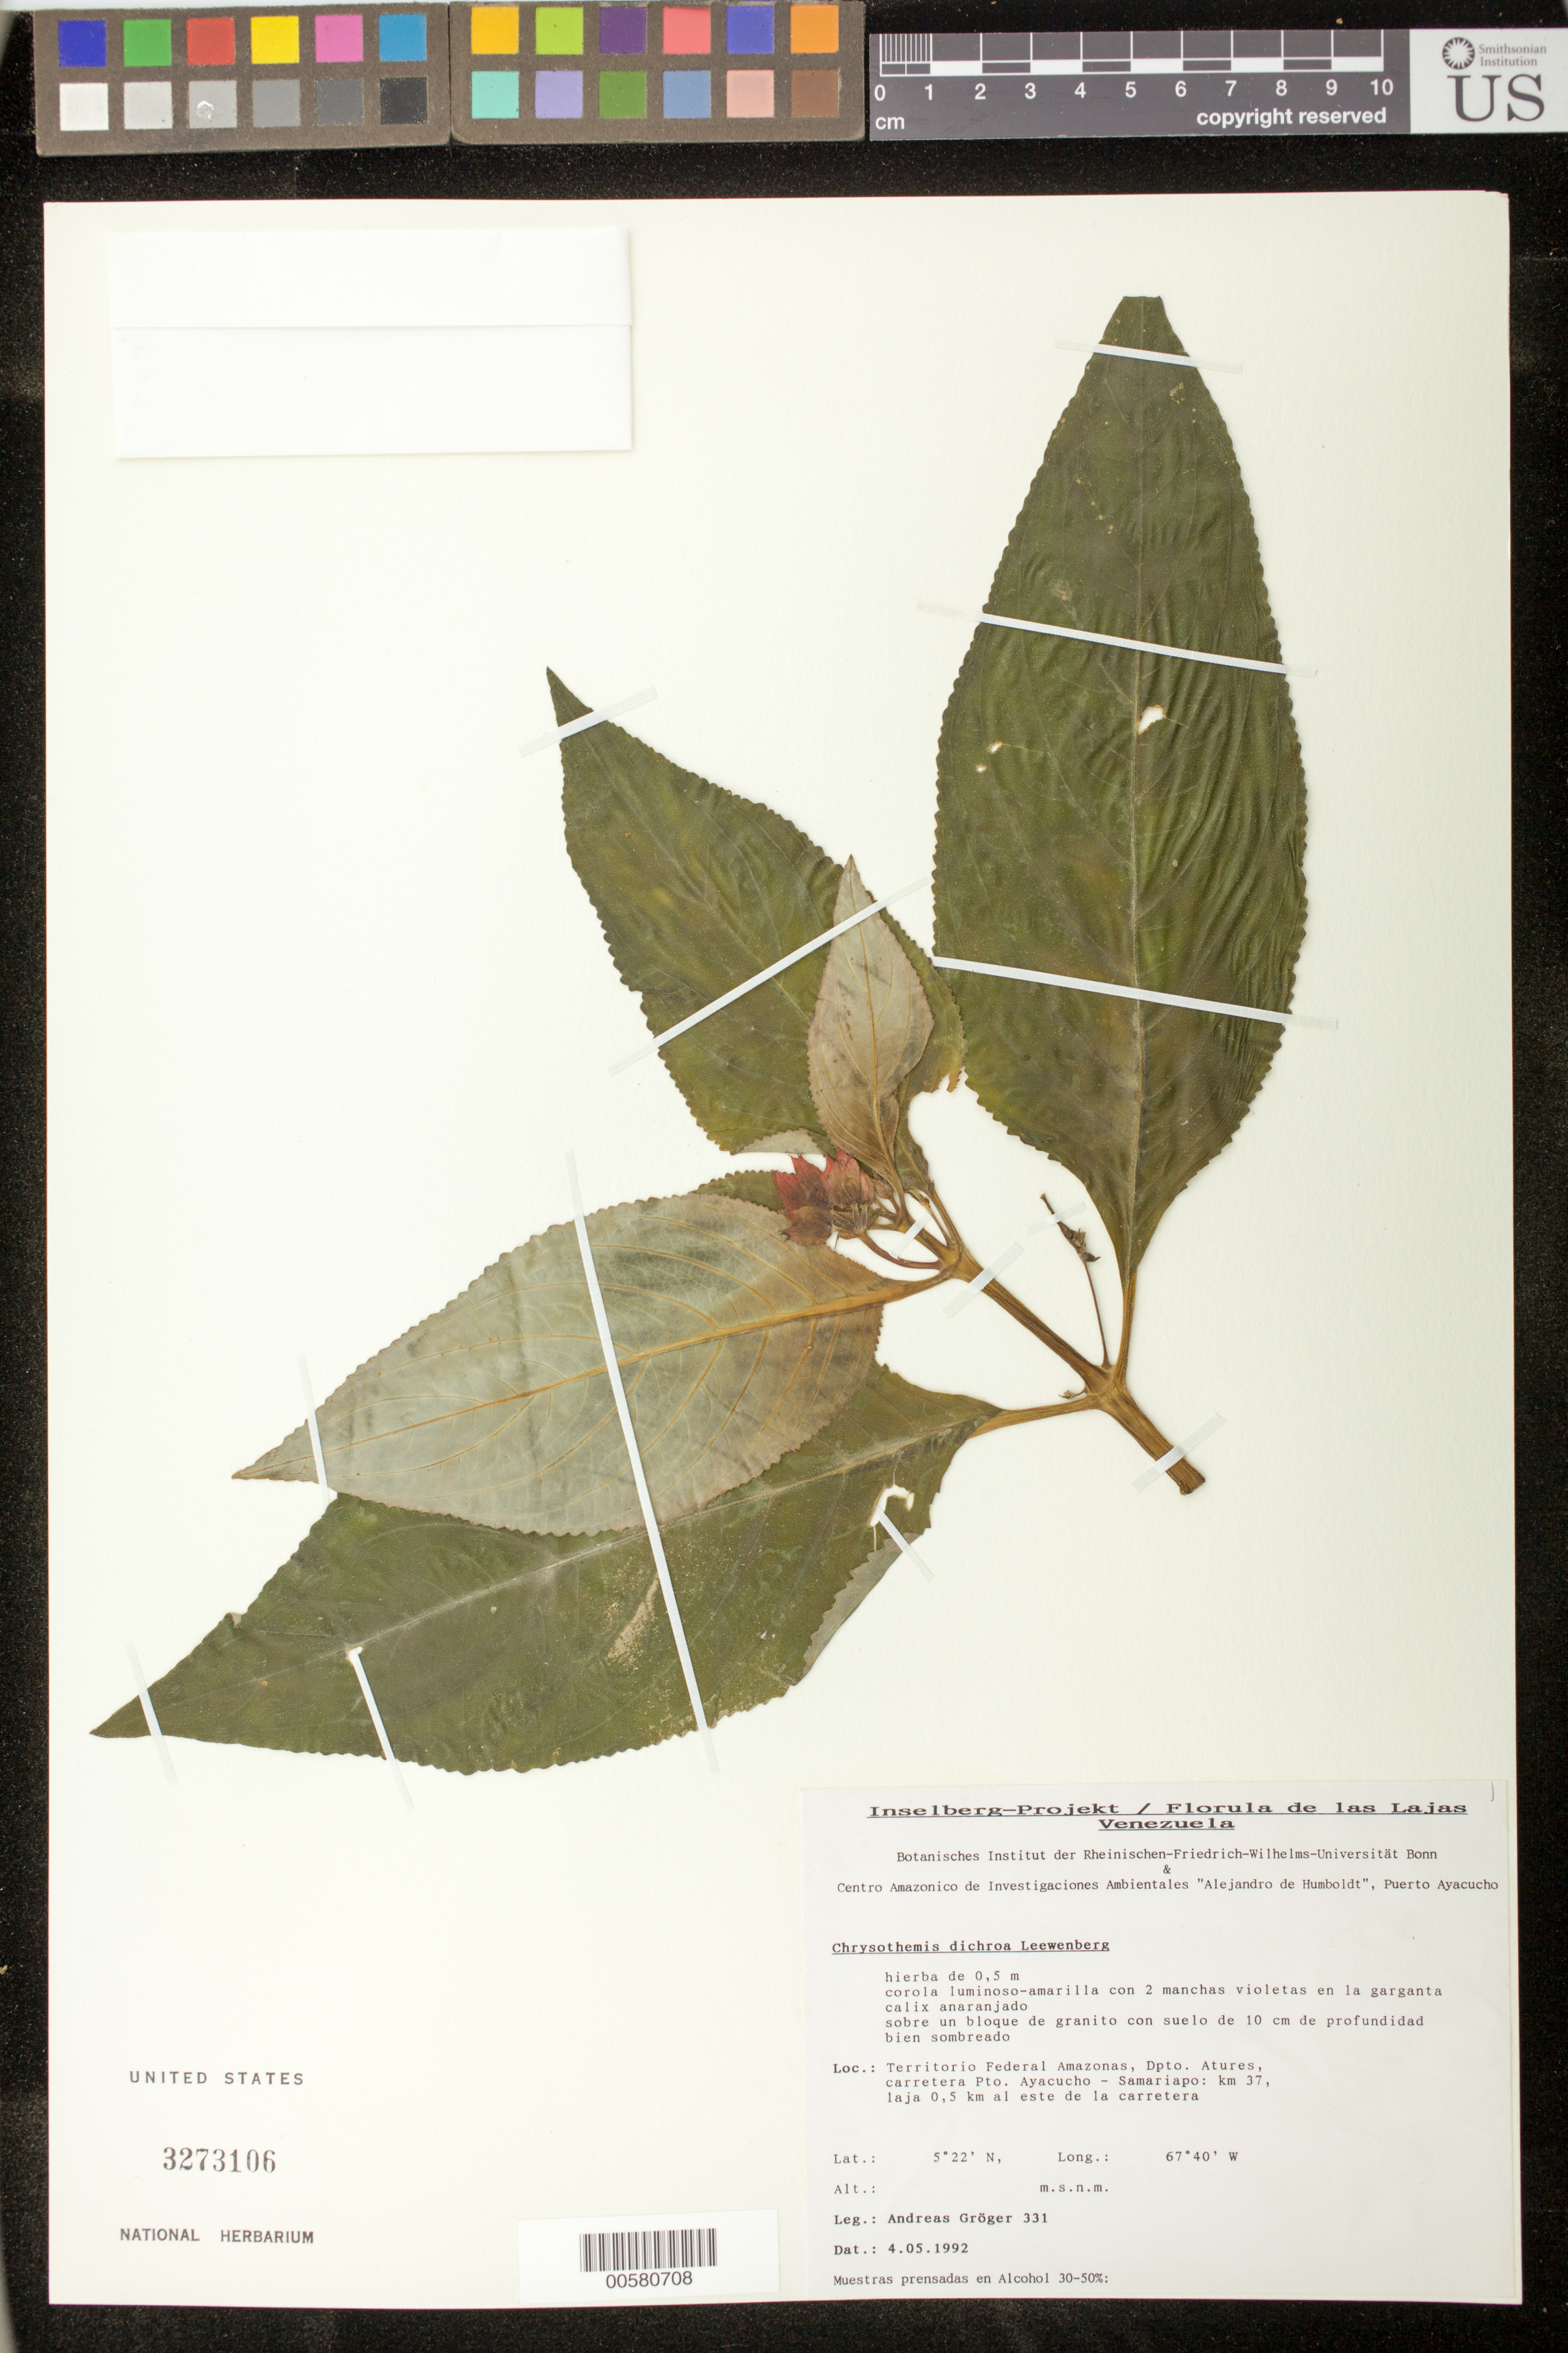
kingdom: Plantae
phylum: Tracheophyta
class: Magnoliopsida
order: Lamiales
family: Gesneriaceae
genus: Chrysothemis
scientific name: Chrysothemis dichroa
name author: Leeuwenb.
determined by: Skog, Laurence E.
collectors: A. Gröger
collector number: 331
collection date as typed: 04 May 1992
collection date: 1992-05-04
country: Venezuela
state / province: Amazonas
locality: Dpto. Atures, carretera Pto. Ayacucho - Samariapo: km 37, laja 0.5 km al este de la carretera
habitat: Sobre un bloque de granito con suelo de 10 cm ded profundidad, bien sombreado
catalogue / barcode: US 3273106